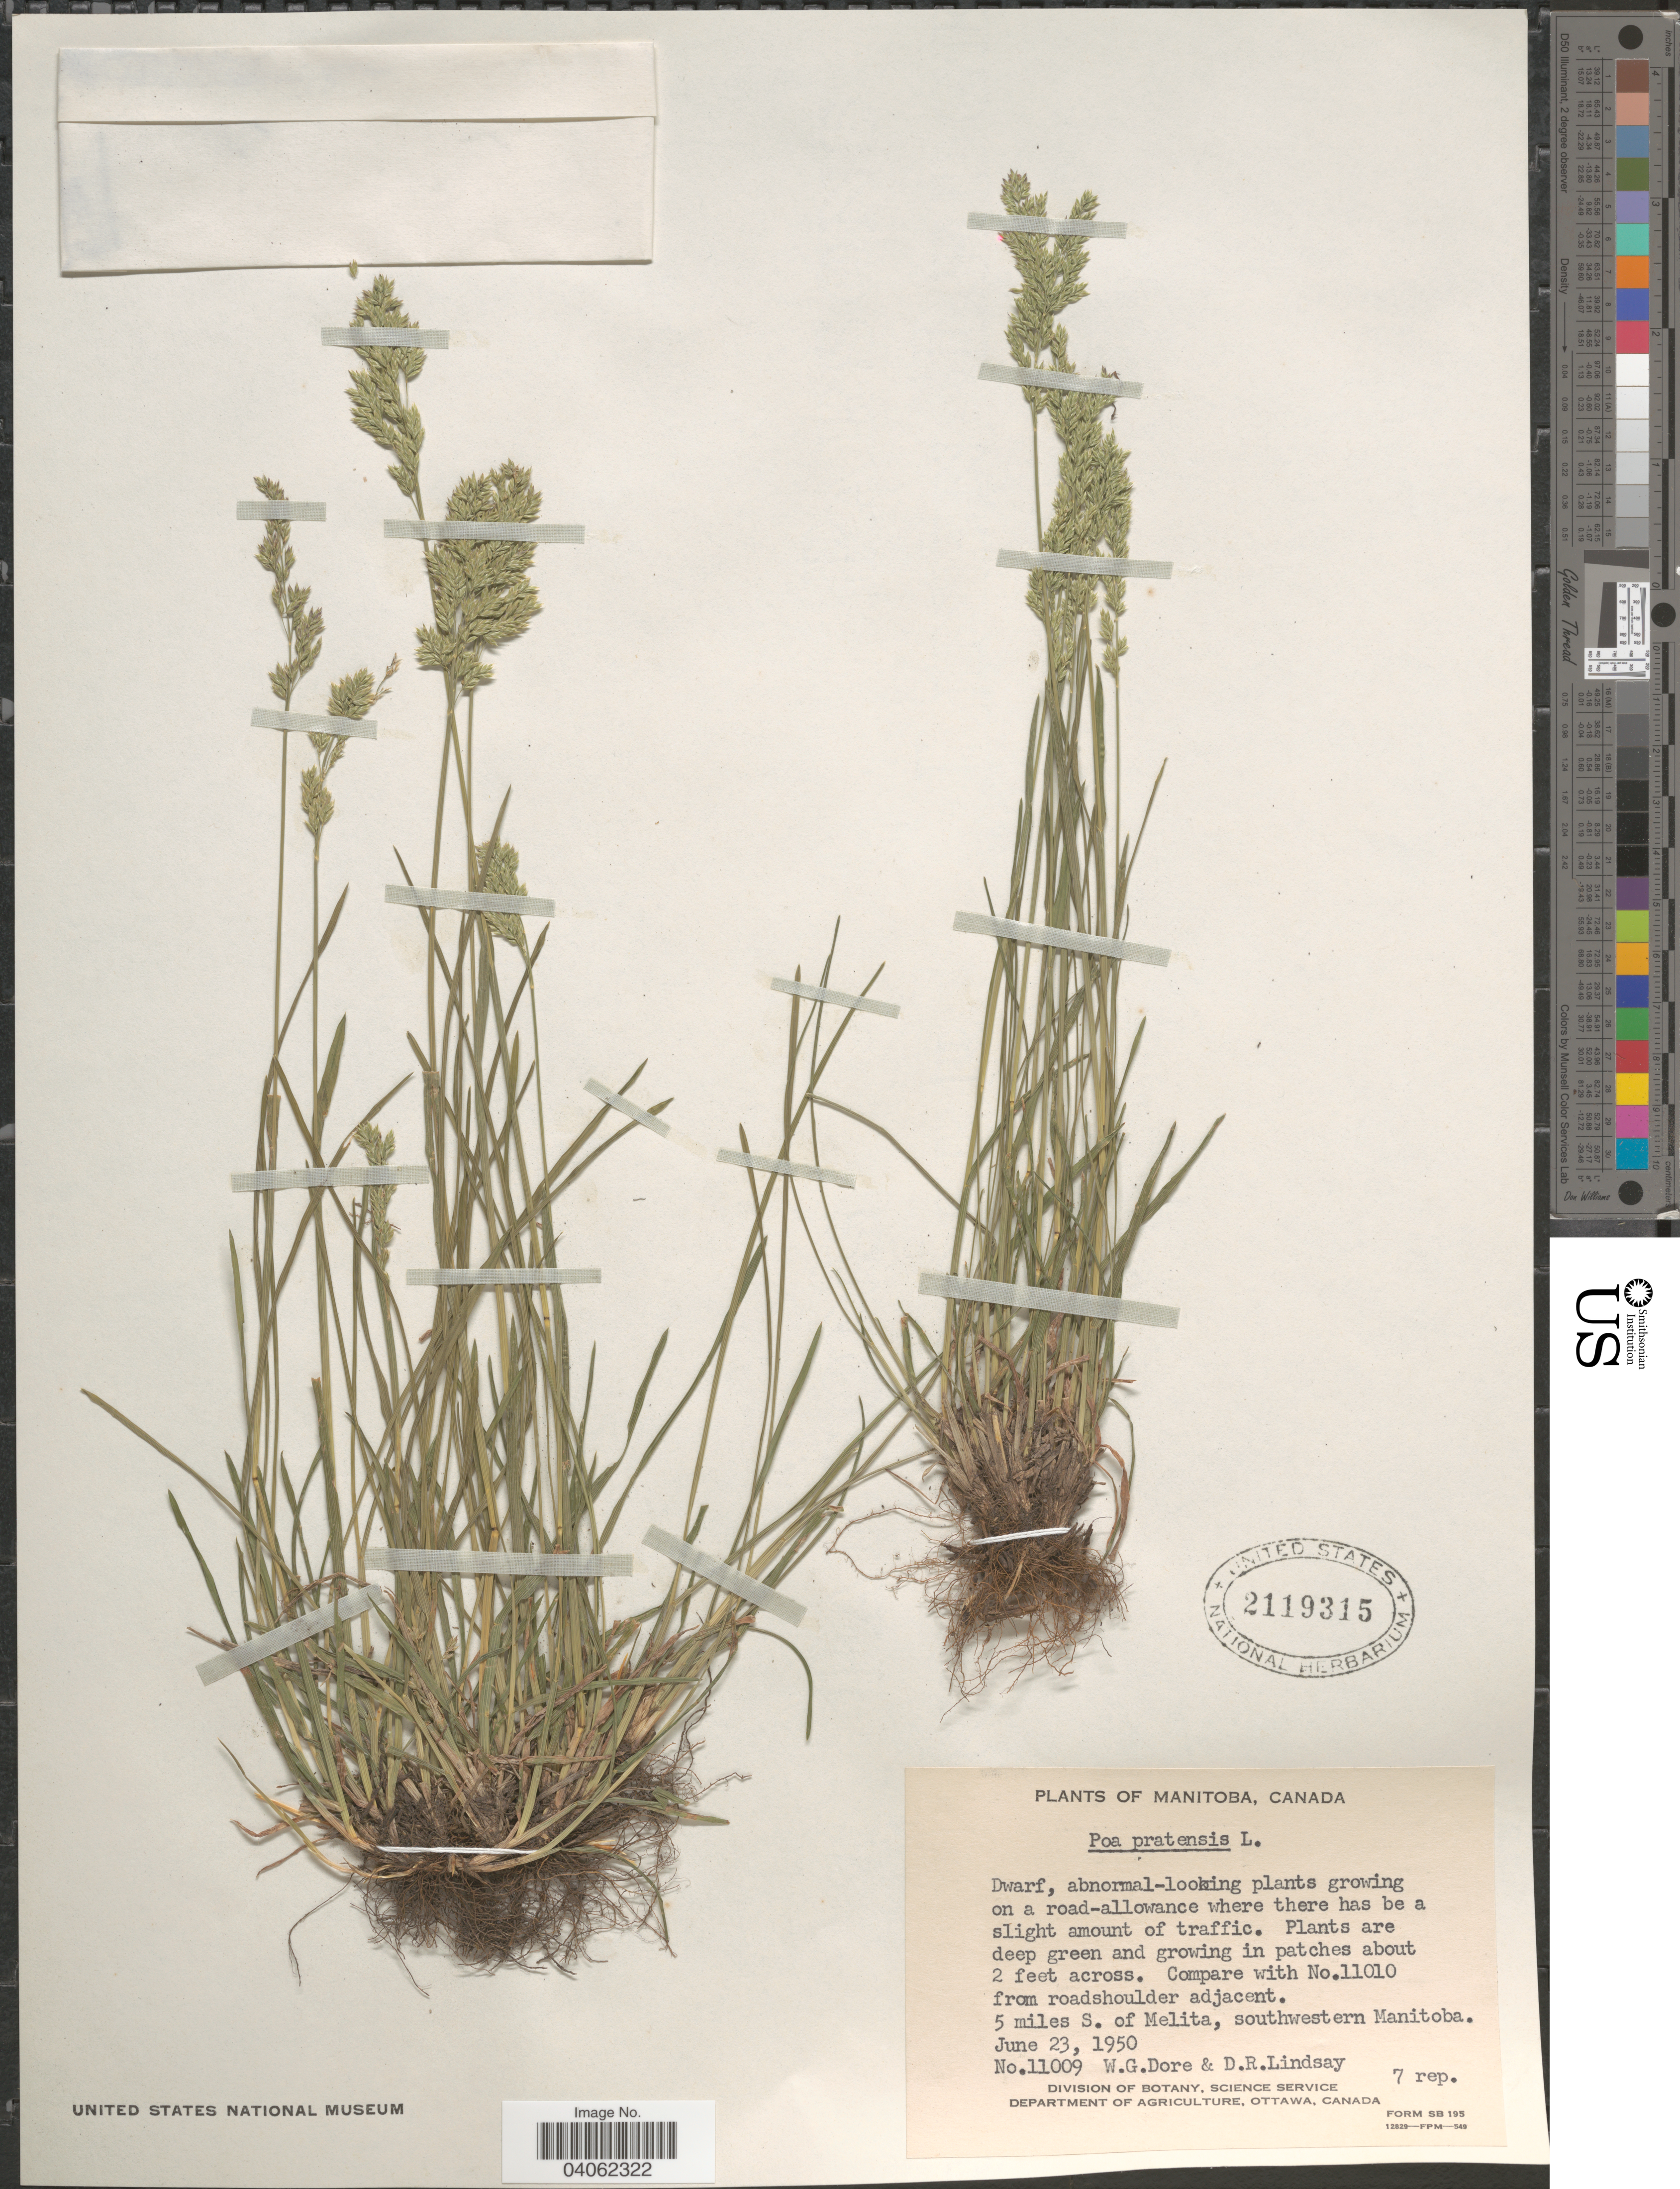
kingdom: Plantae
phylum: Tracheophyta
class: Liliopsida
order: Poales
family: Poaceae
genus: Poa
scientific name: Poa pratensis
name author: L.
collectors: W. Dore & D. Lindsay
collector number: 11009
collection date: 1950-06-23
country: Canada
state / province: Manitoba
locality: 5 miles S. of Melita, southwestern Manitoba.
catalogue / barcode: US 2119315